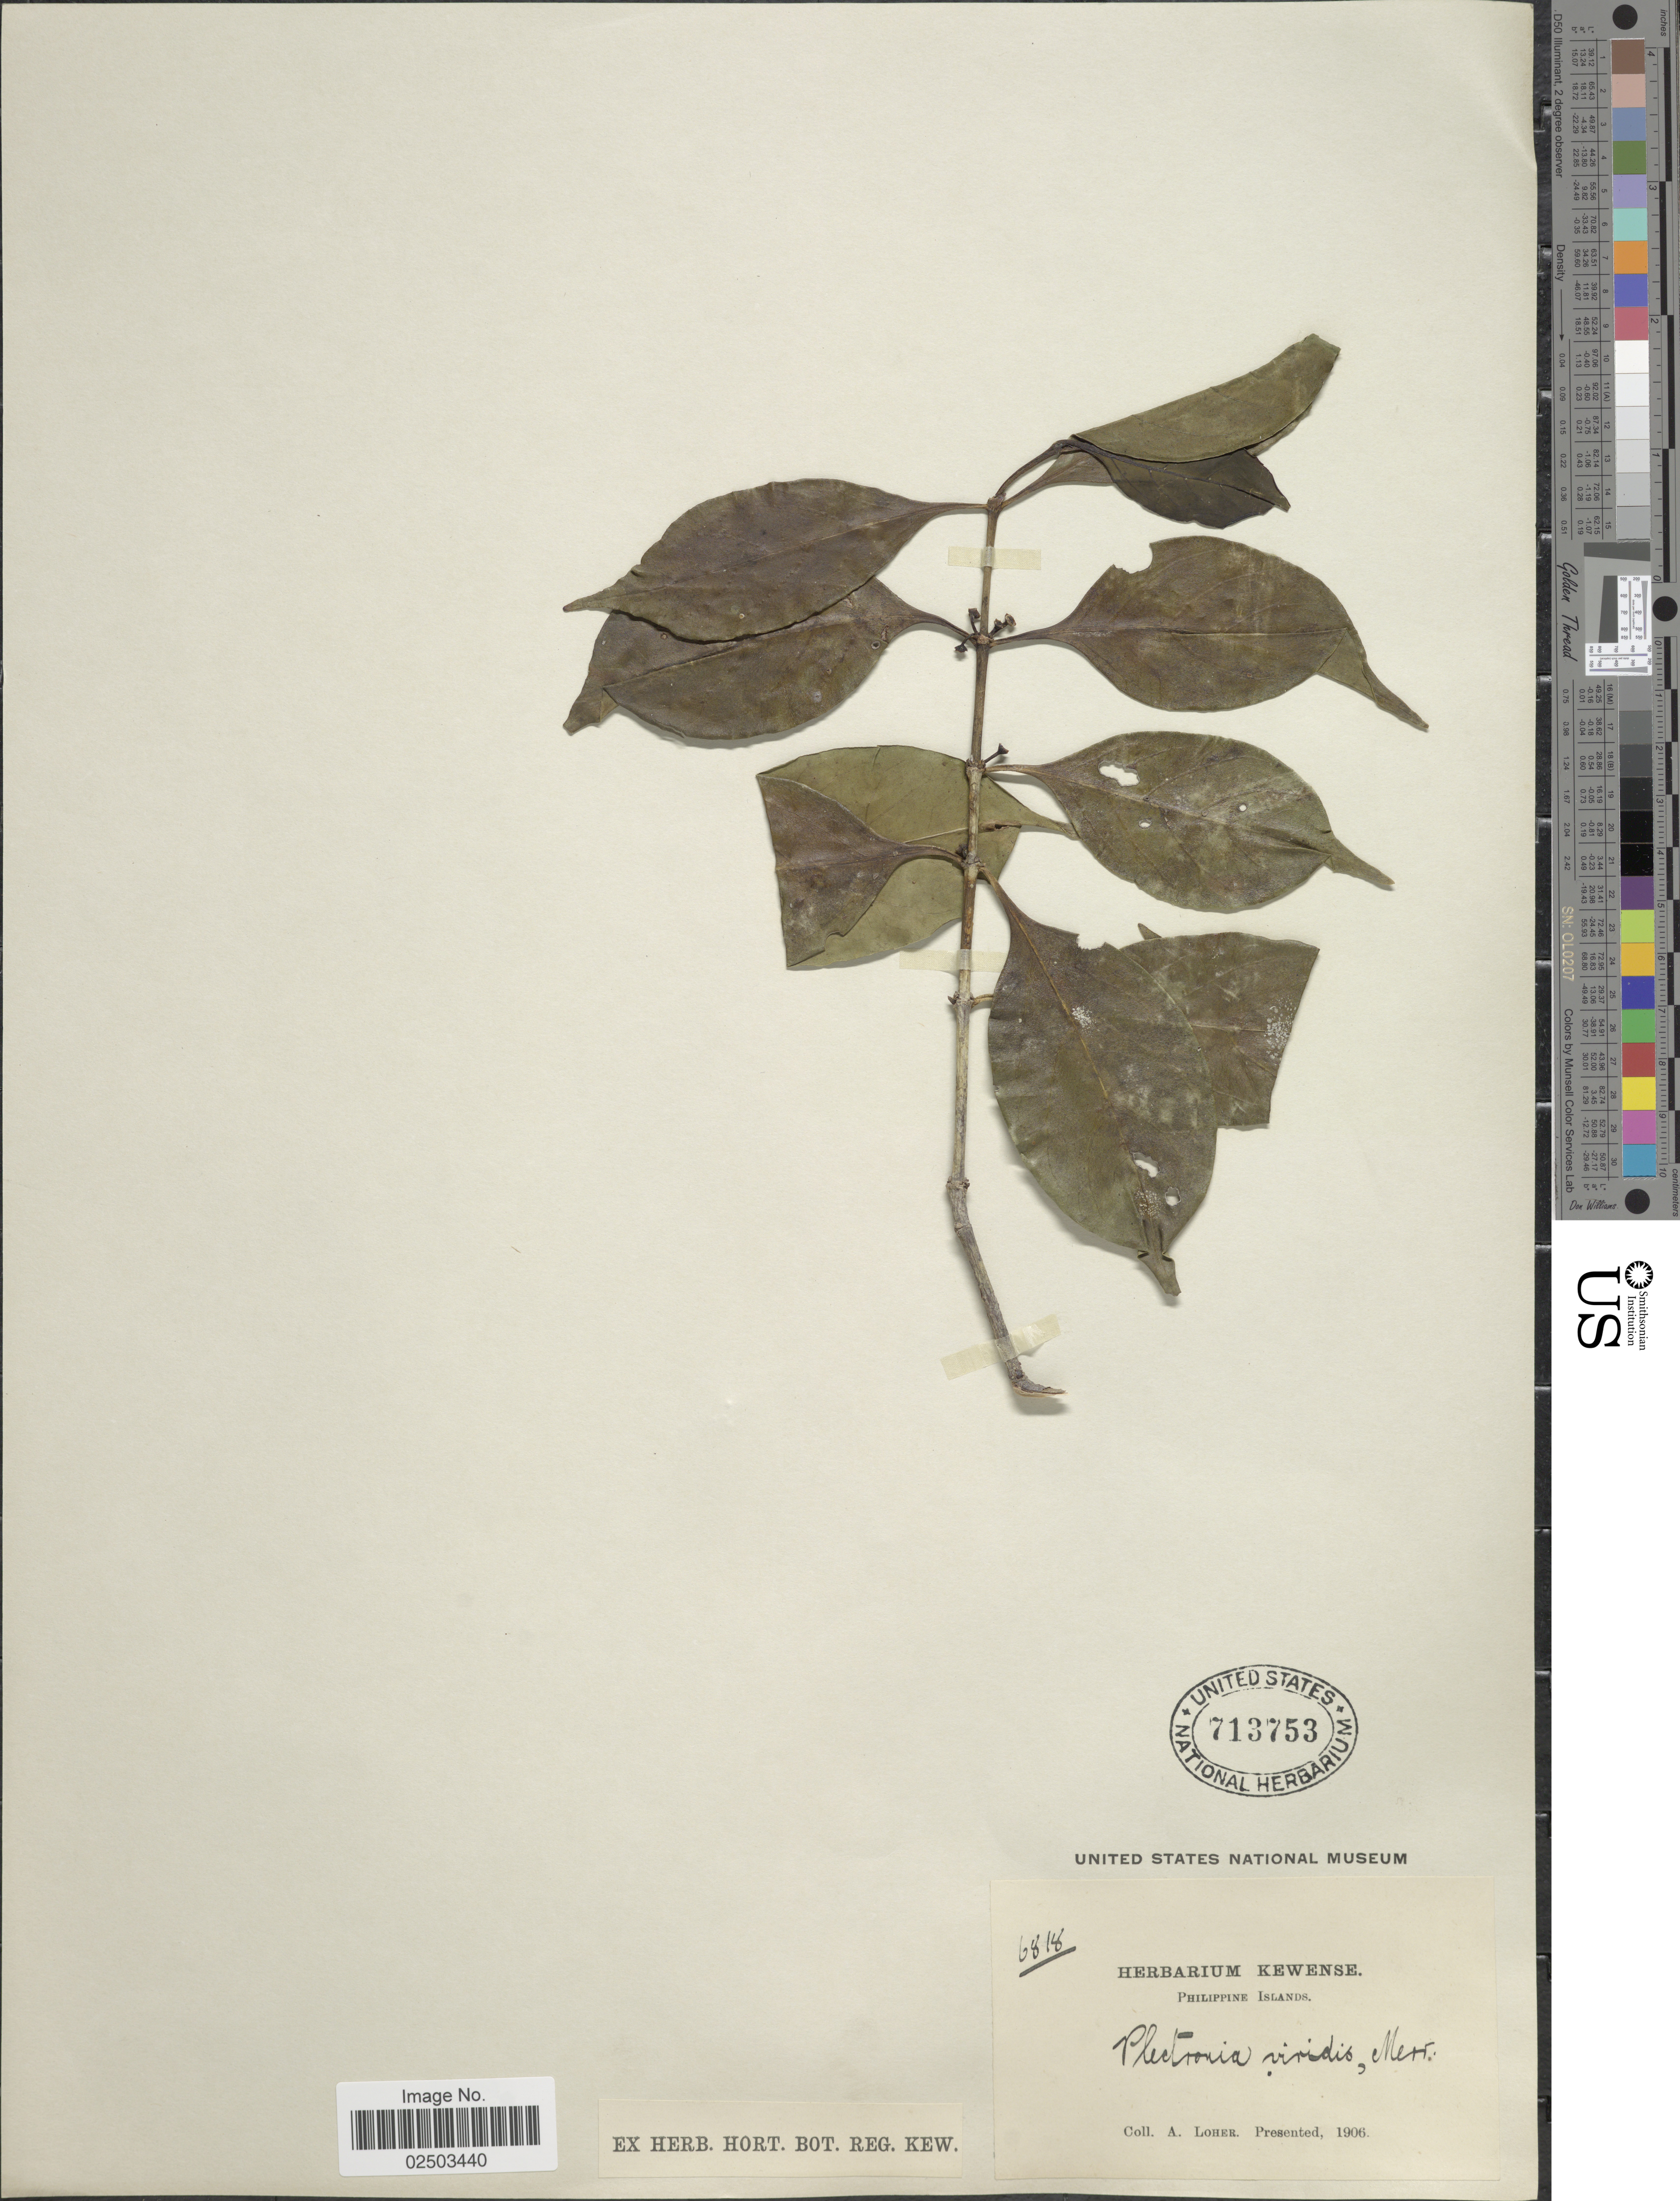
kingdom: Plantae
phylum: Tracheophyta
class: Magnoliopsida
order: Gentianales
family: Rubiaceae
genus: Canthium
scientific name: Canthium glandulosum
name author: (Blanco) Merr.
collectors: A. Loher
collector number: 6818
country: Philippines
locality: Philippine Islands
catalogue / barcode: US 713753